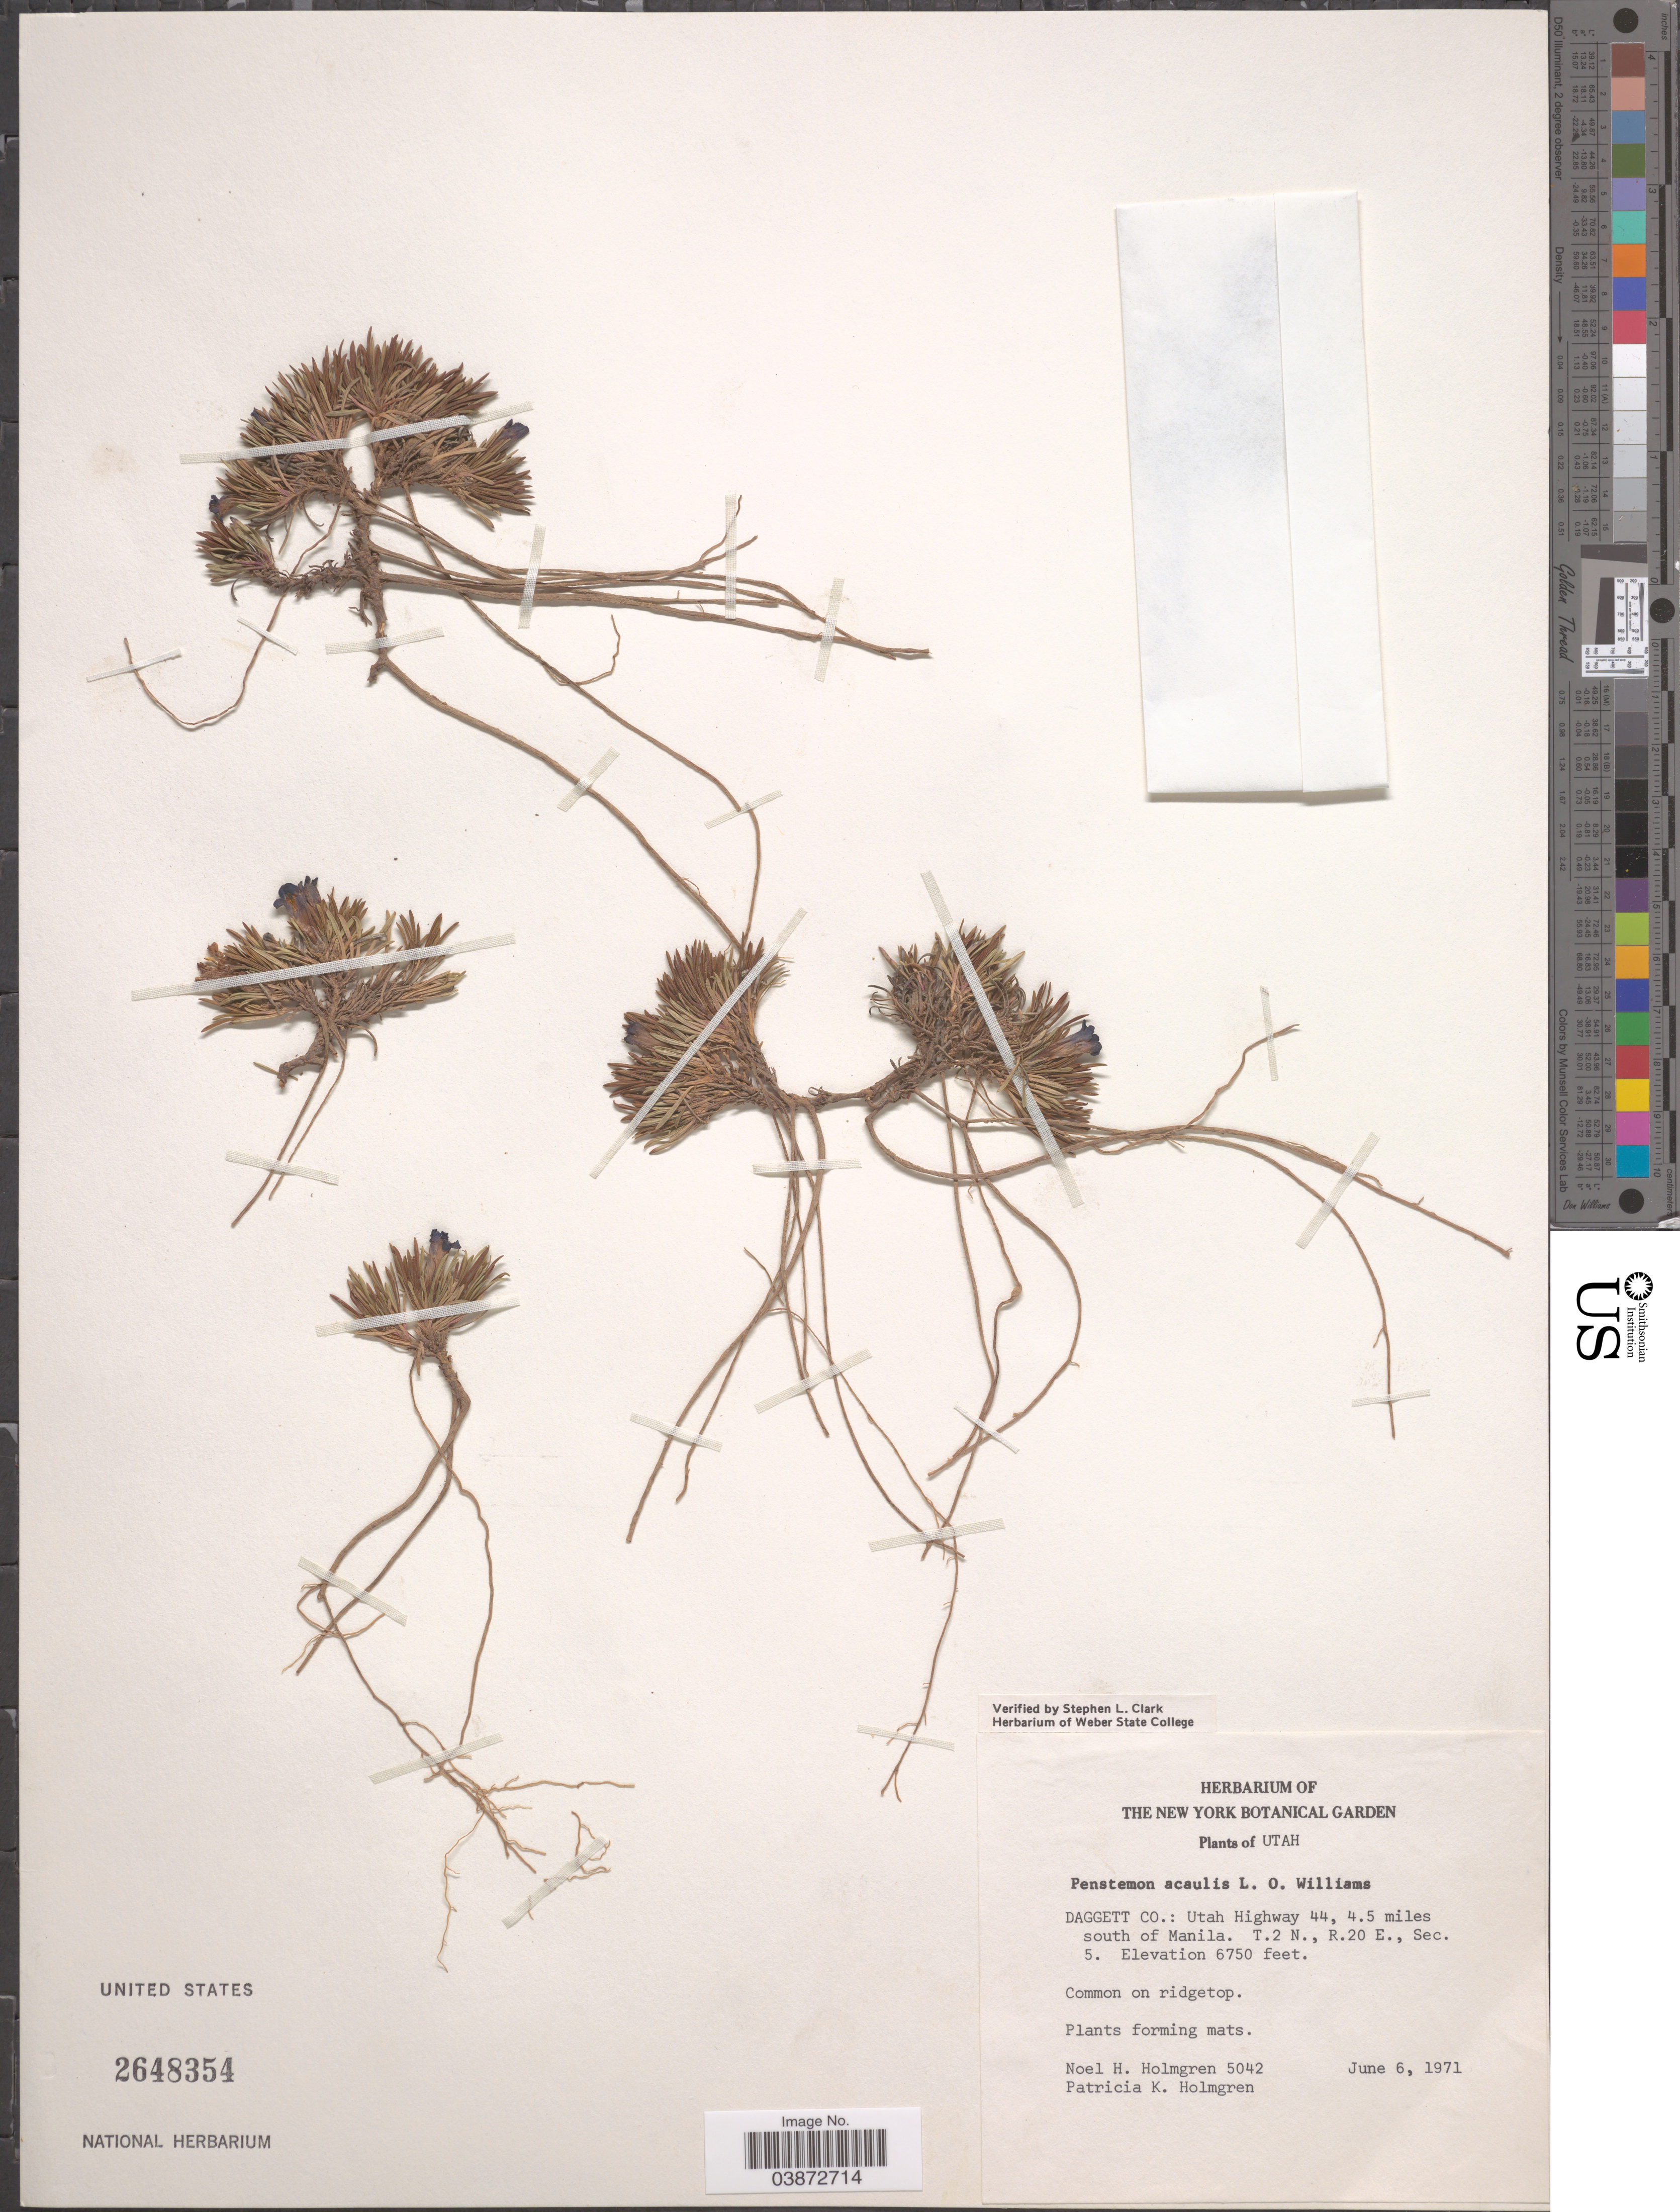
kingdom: Plantae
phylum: Tracheophyta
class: Magnoliopsida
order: Lamiales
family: Plantaginaceae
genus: Penstemon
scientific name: Penstemon acaulis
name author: L.O. Williams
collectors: N. H. Holmgren & P. K. Holmgren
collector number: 5042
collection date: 1971-06-06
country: United States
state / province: Utah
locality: Daggett Co.: Utah Highway 44, 4.5 miles south of Manila. T. 2 N., R. 20 E., Sec. 5.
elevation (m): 2057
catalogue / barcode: US 2648354